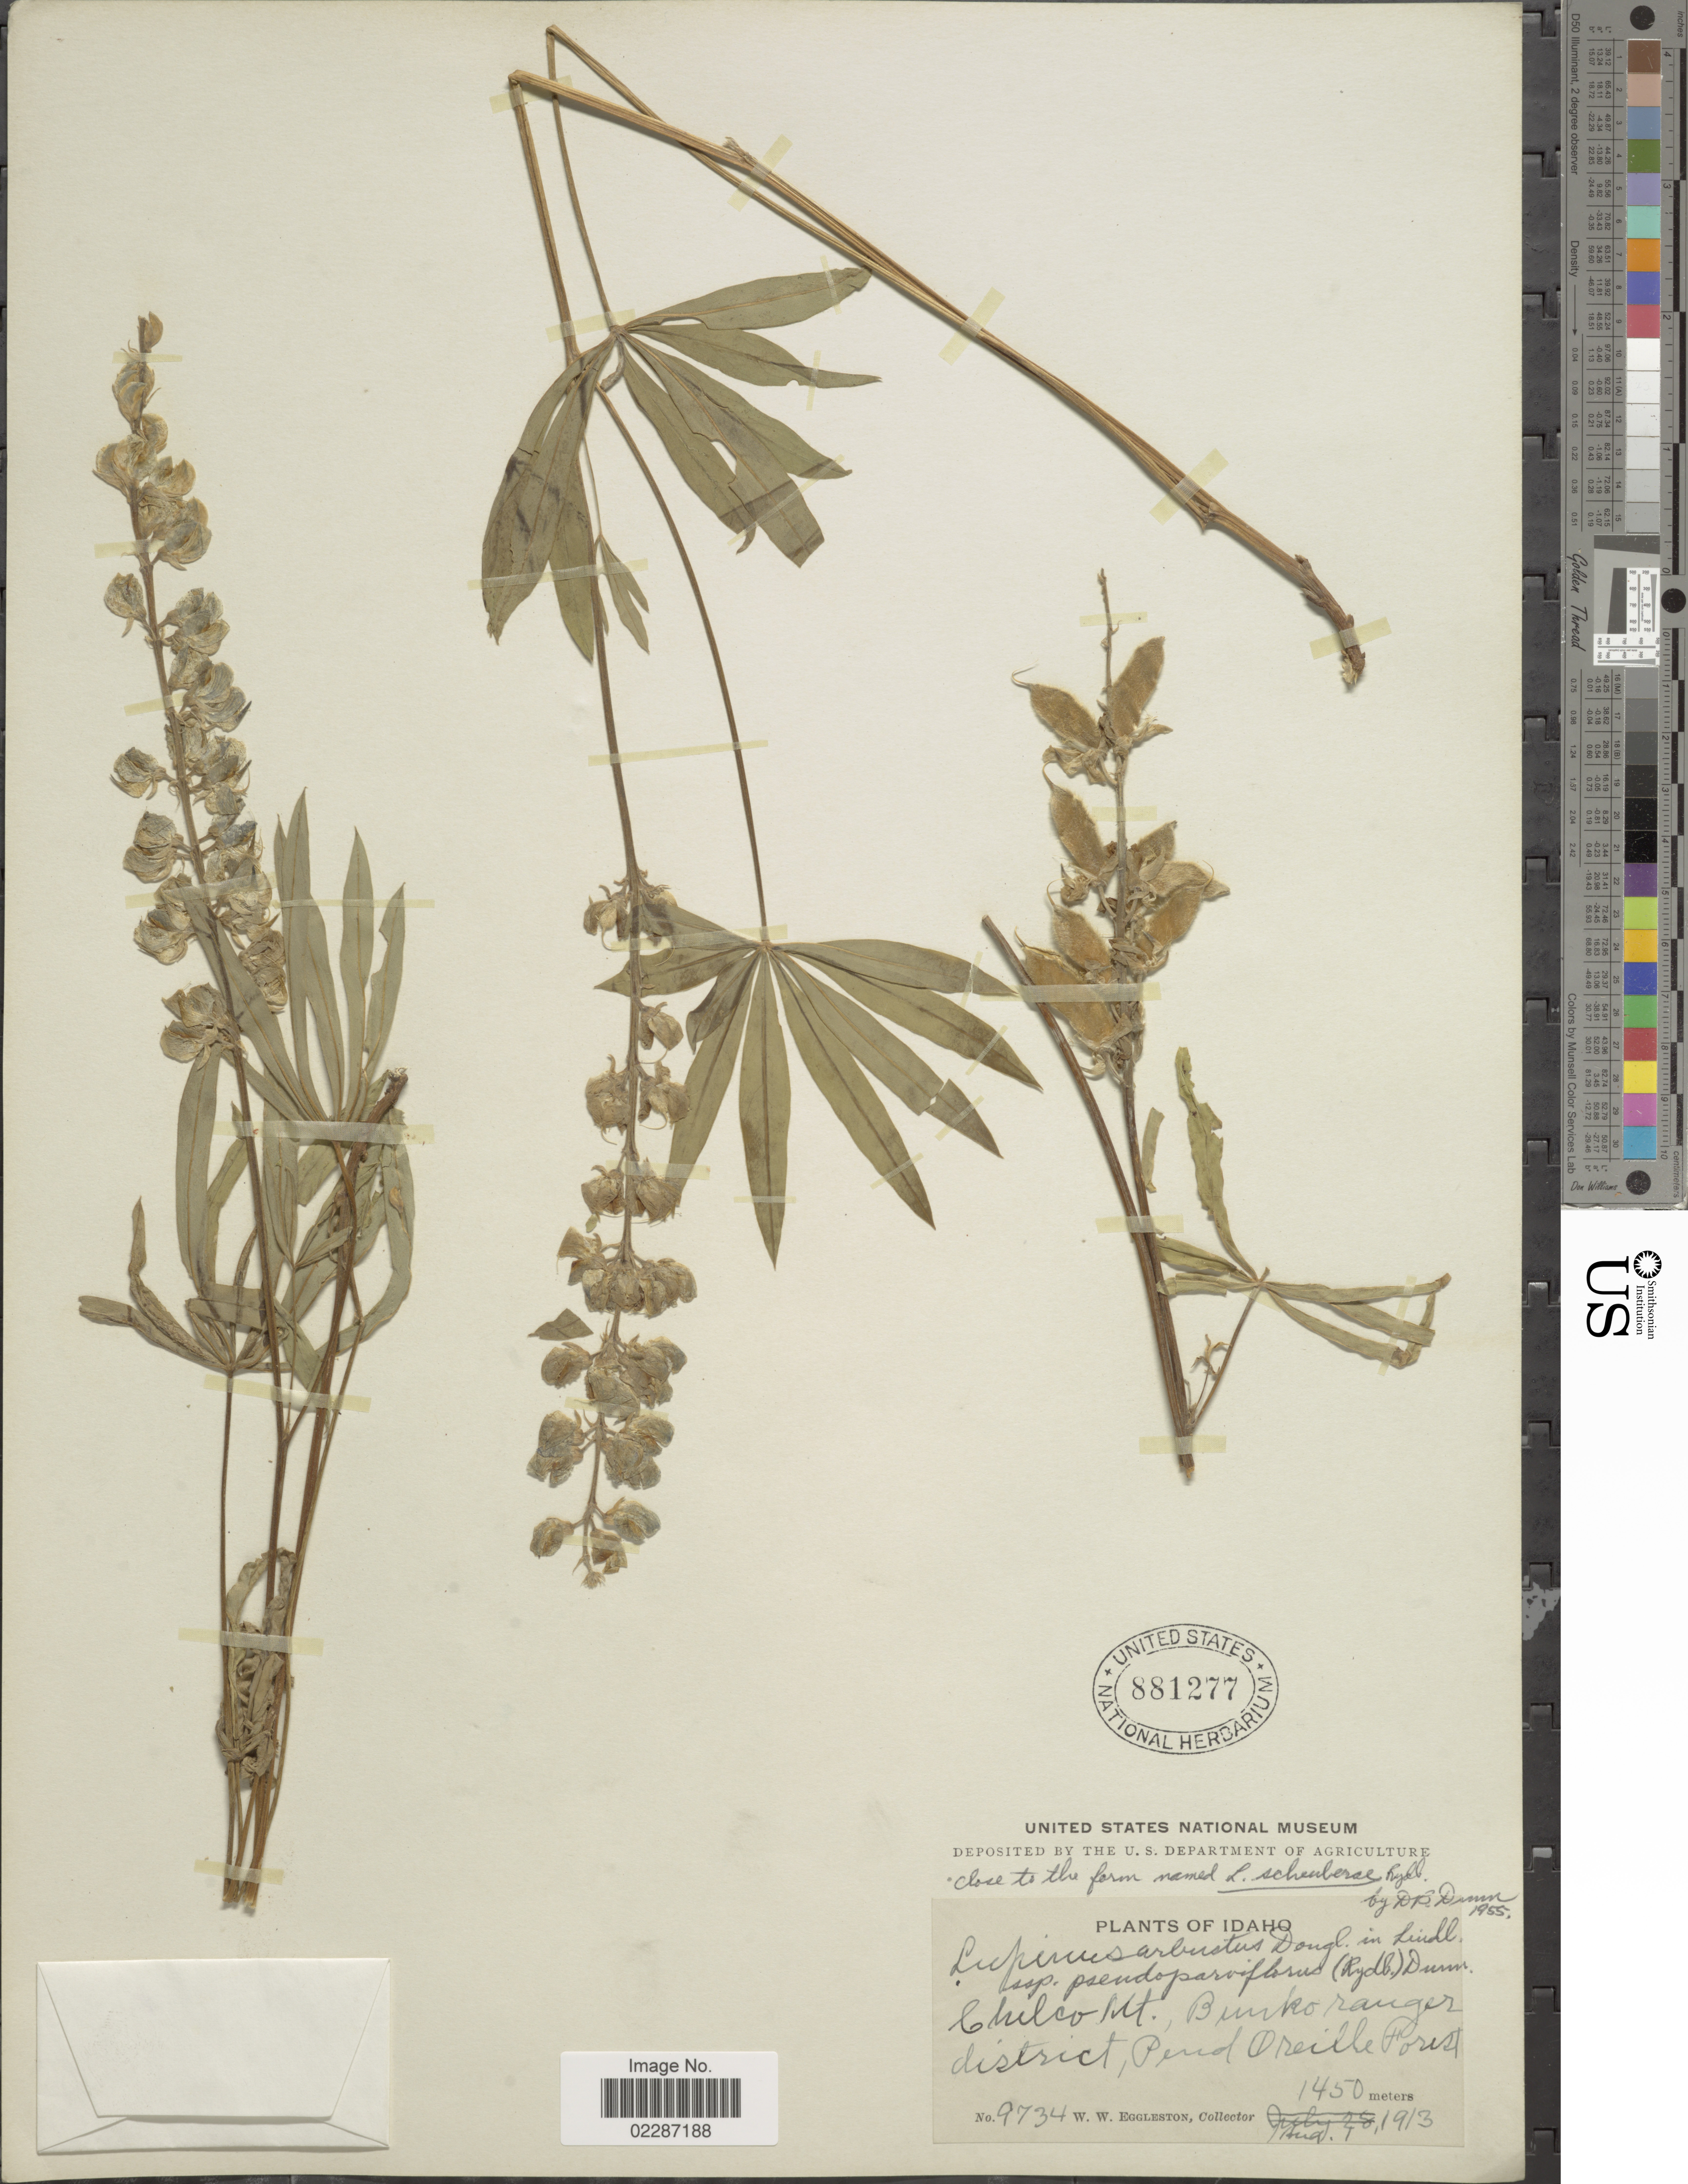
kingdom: Plantae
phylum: Tracheophyta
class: Magnoliopsida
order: Fabales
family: Fabaceae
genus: Lupinus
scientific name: Lupinus pseudoparviflorus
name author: Rydb.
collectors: W. W. Eggleston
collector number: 9734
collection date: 1913-08-01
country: United States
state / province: Idaho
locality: Chilco Mt. Bunko (misspelled: Bunco) Ranger district., Pend Oreille Forest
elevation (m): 1450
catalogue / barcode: US 881277